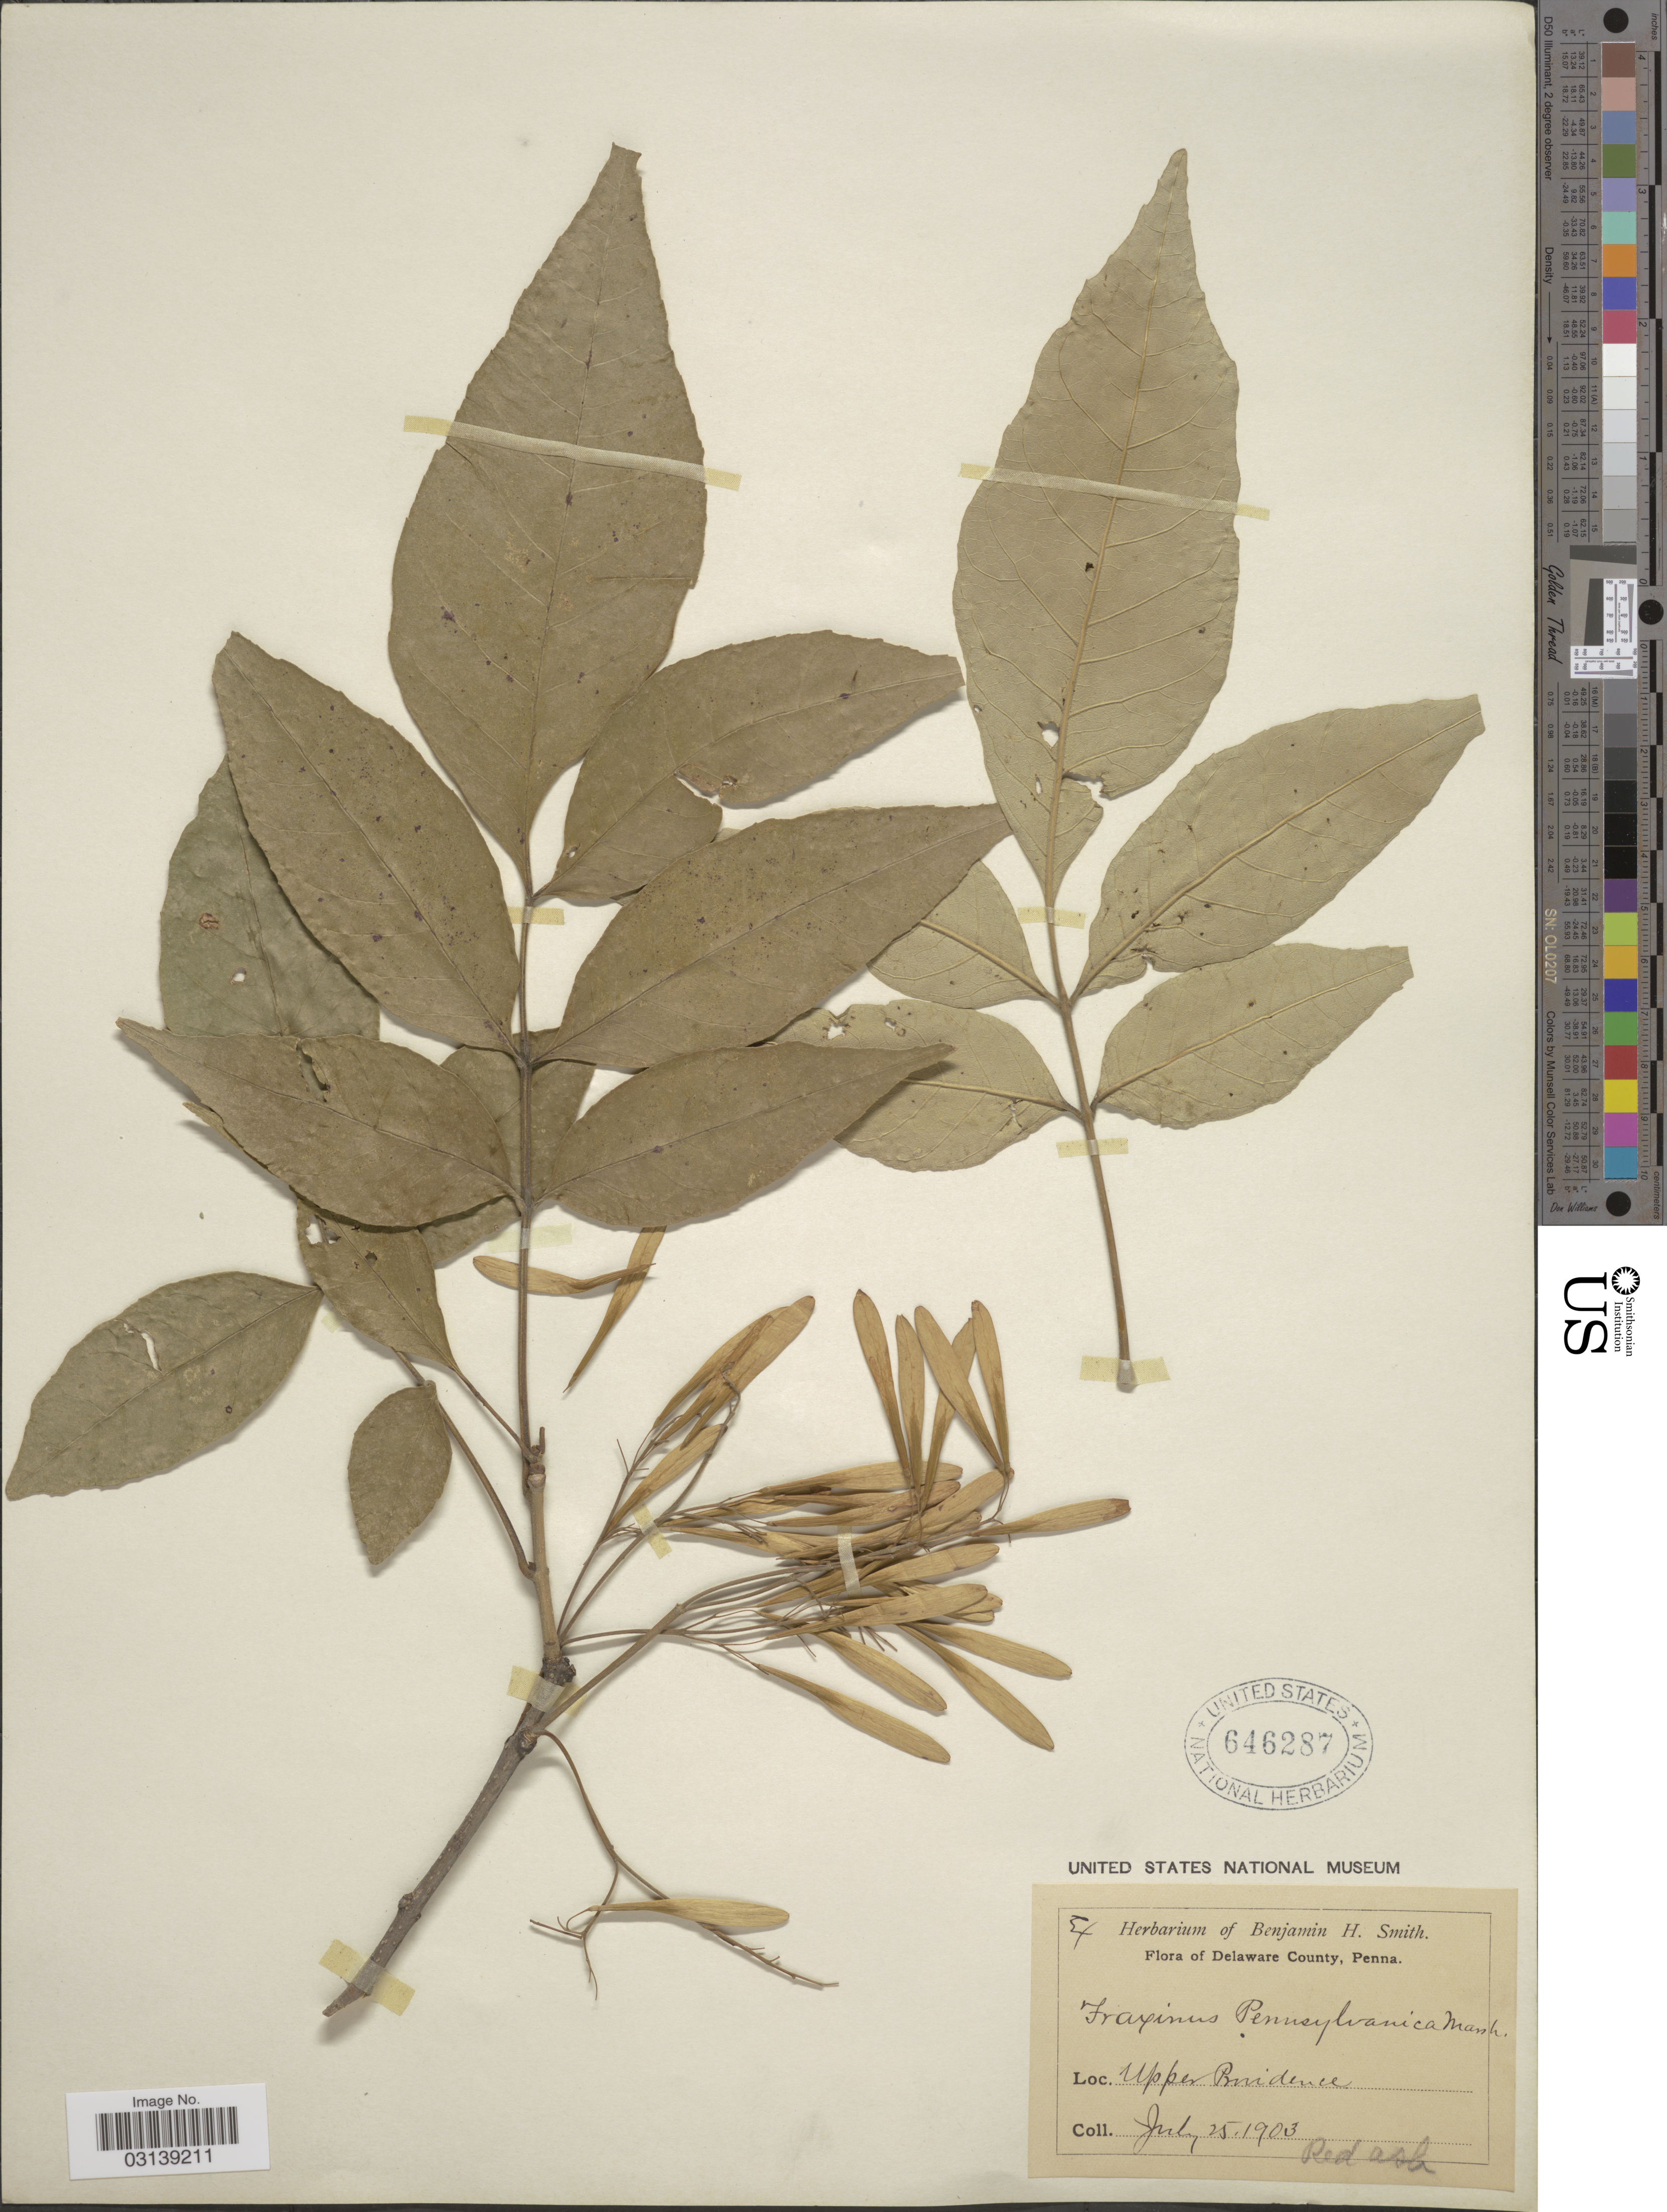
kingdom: Plantae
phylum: Tracheophyta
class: Magnoliopsida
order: Lamiales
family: Oleaceae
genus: Fraxinus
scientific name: Fraxinus pennsylvanica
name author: Marshall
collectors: ex herb. Benjamin H. Smith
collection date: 1903-07-25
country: United States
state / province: Pennsylvania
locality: Delaware County, Upper Providence.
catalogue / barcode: US 646287